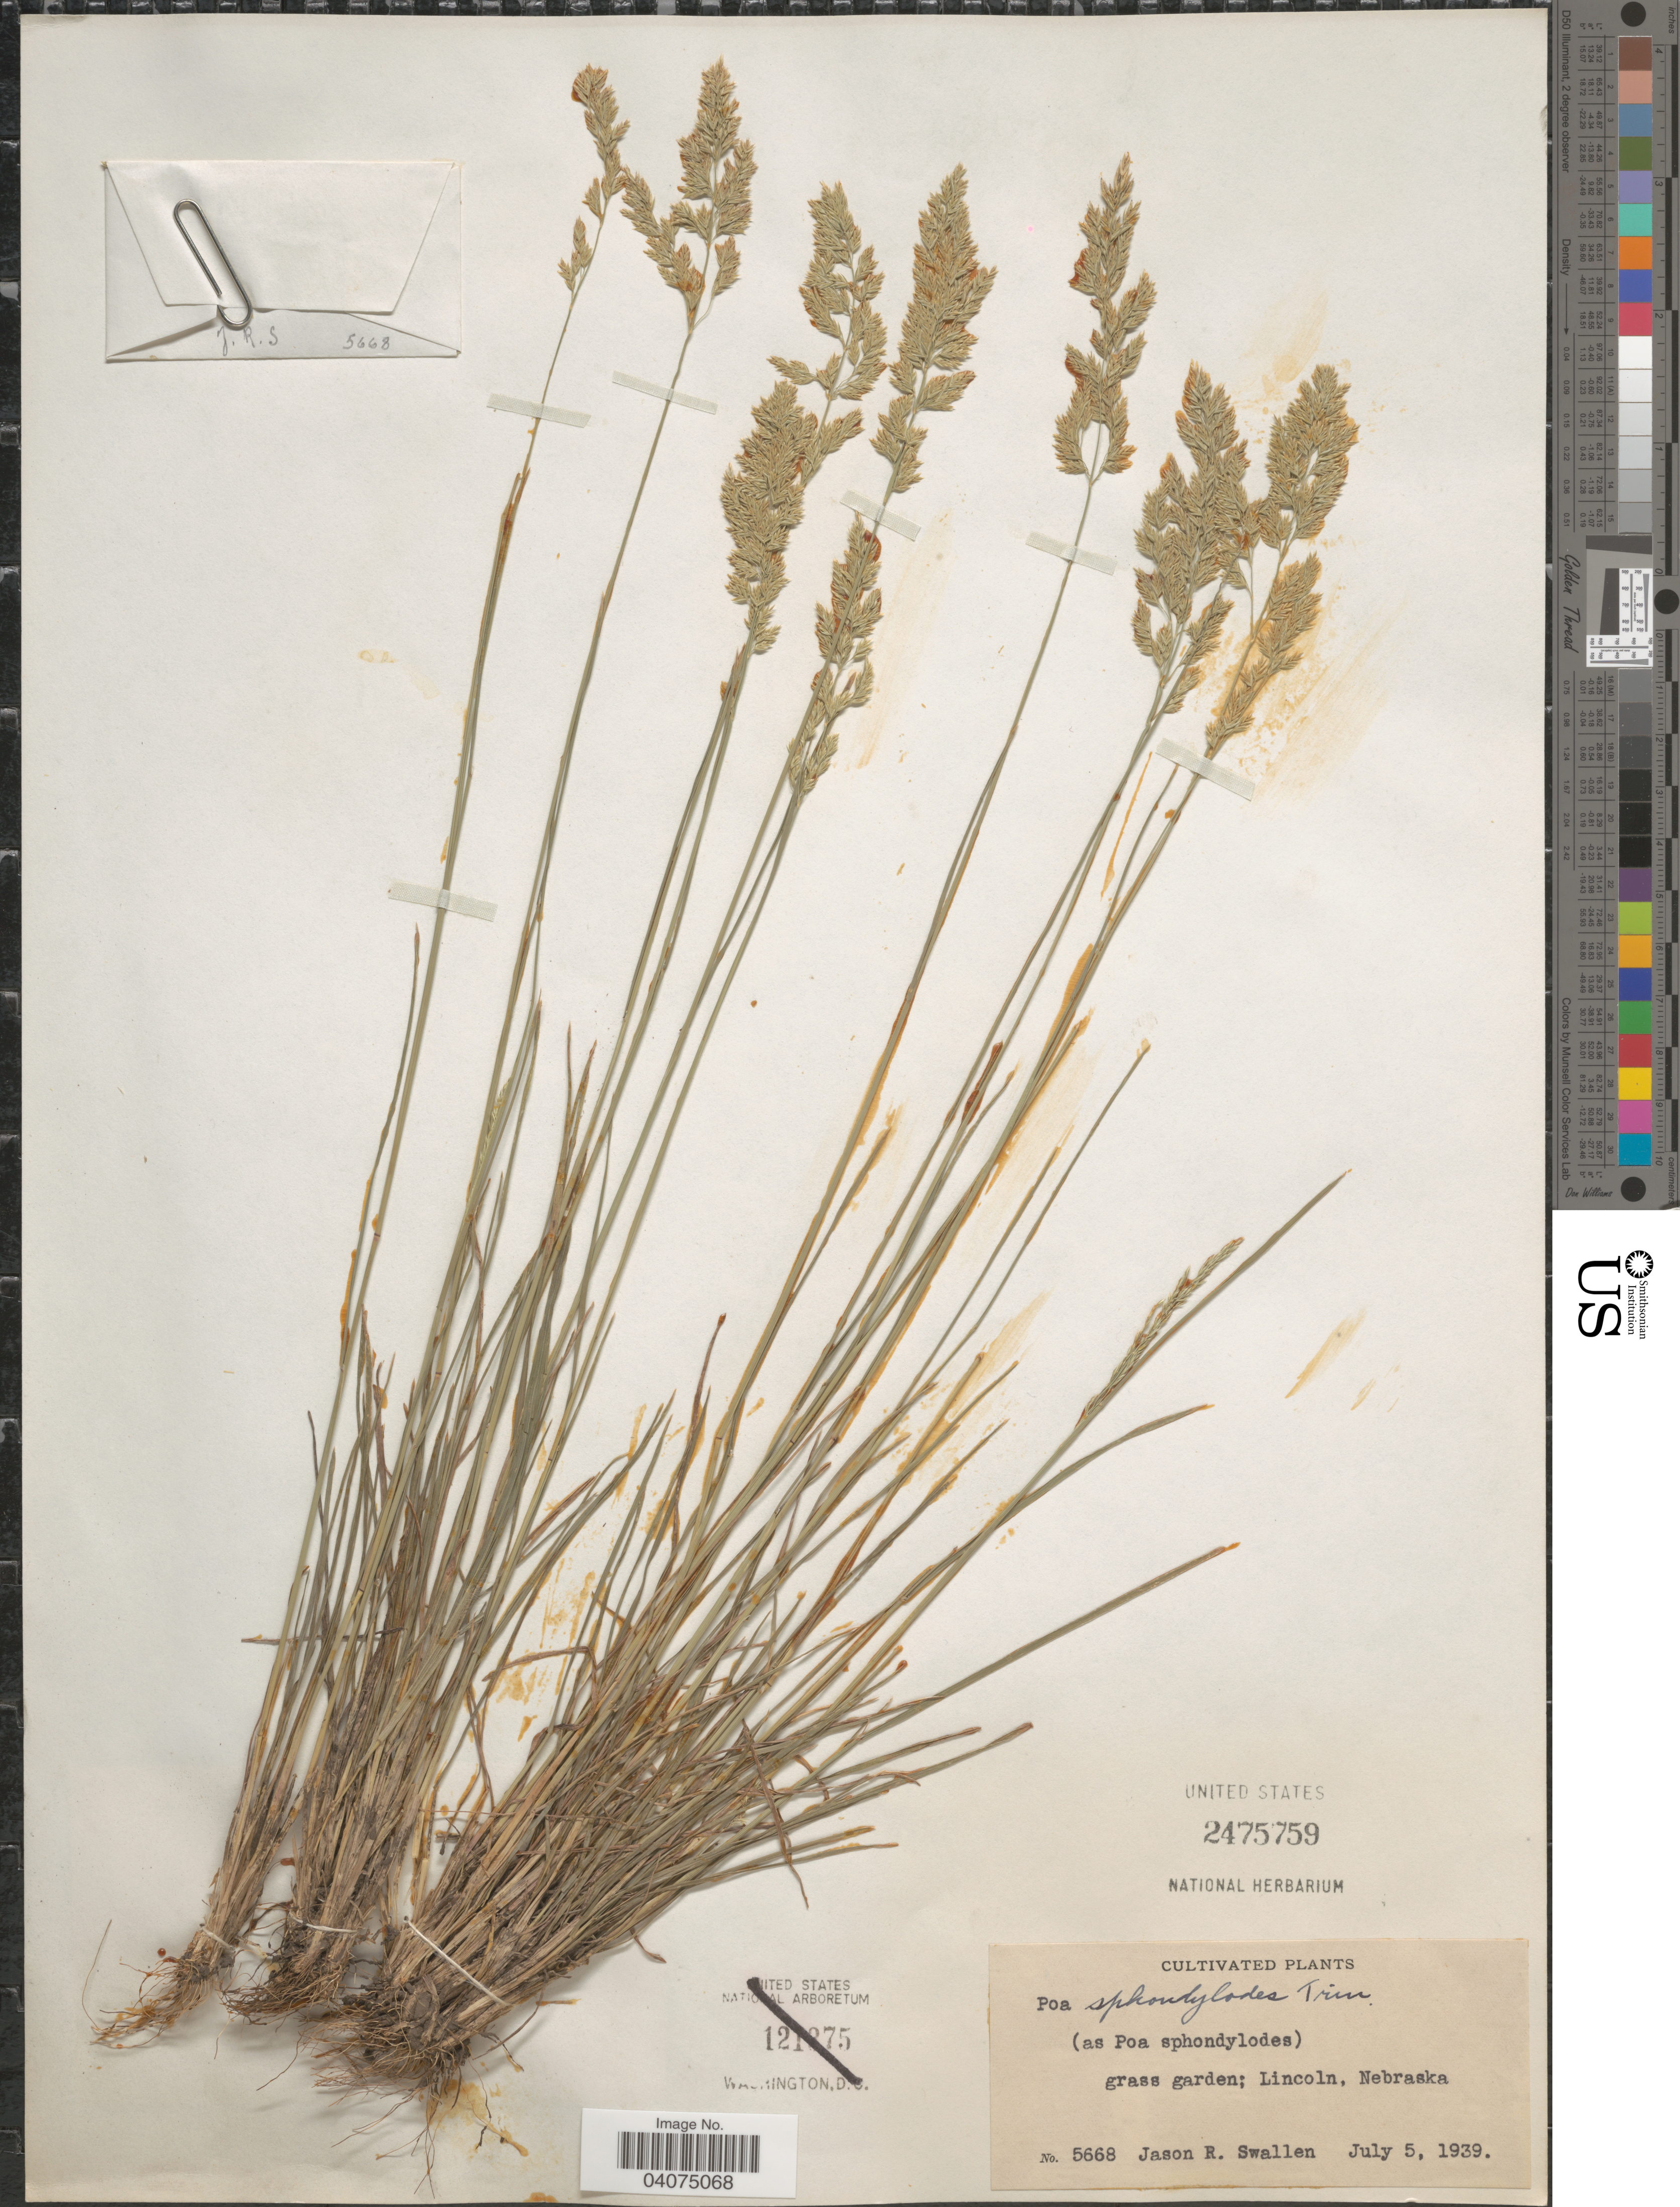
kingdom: Plantae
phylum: Tracheophyta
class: Liliopsida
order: Poales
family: Poaceae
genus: Poa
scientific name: Poa sphondylodes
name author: Trin.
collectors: J. R. Swallen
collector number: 5668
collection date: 1939-07-05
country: United States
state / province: Nebraska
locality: Grass garden; Lincoln.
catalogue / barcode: US 2475759